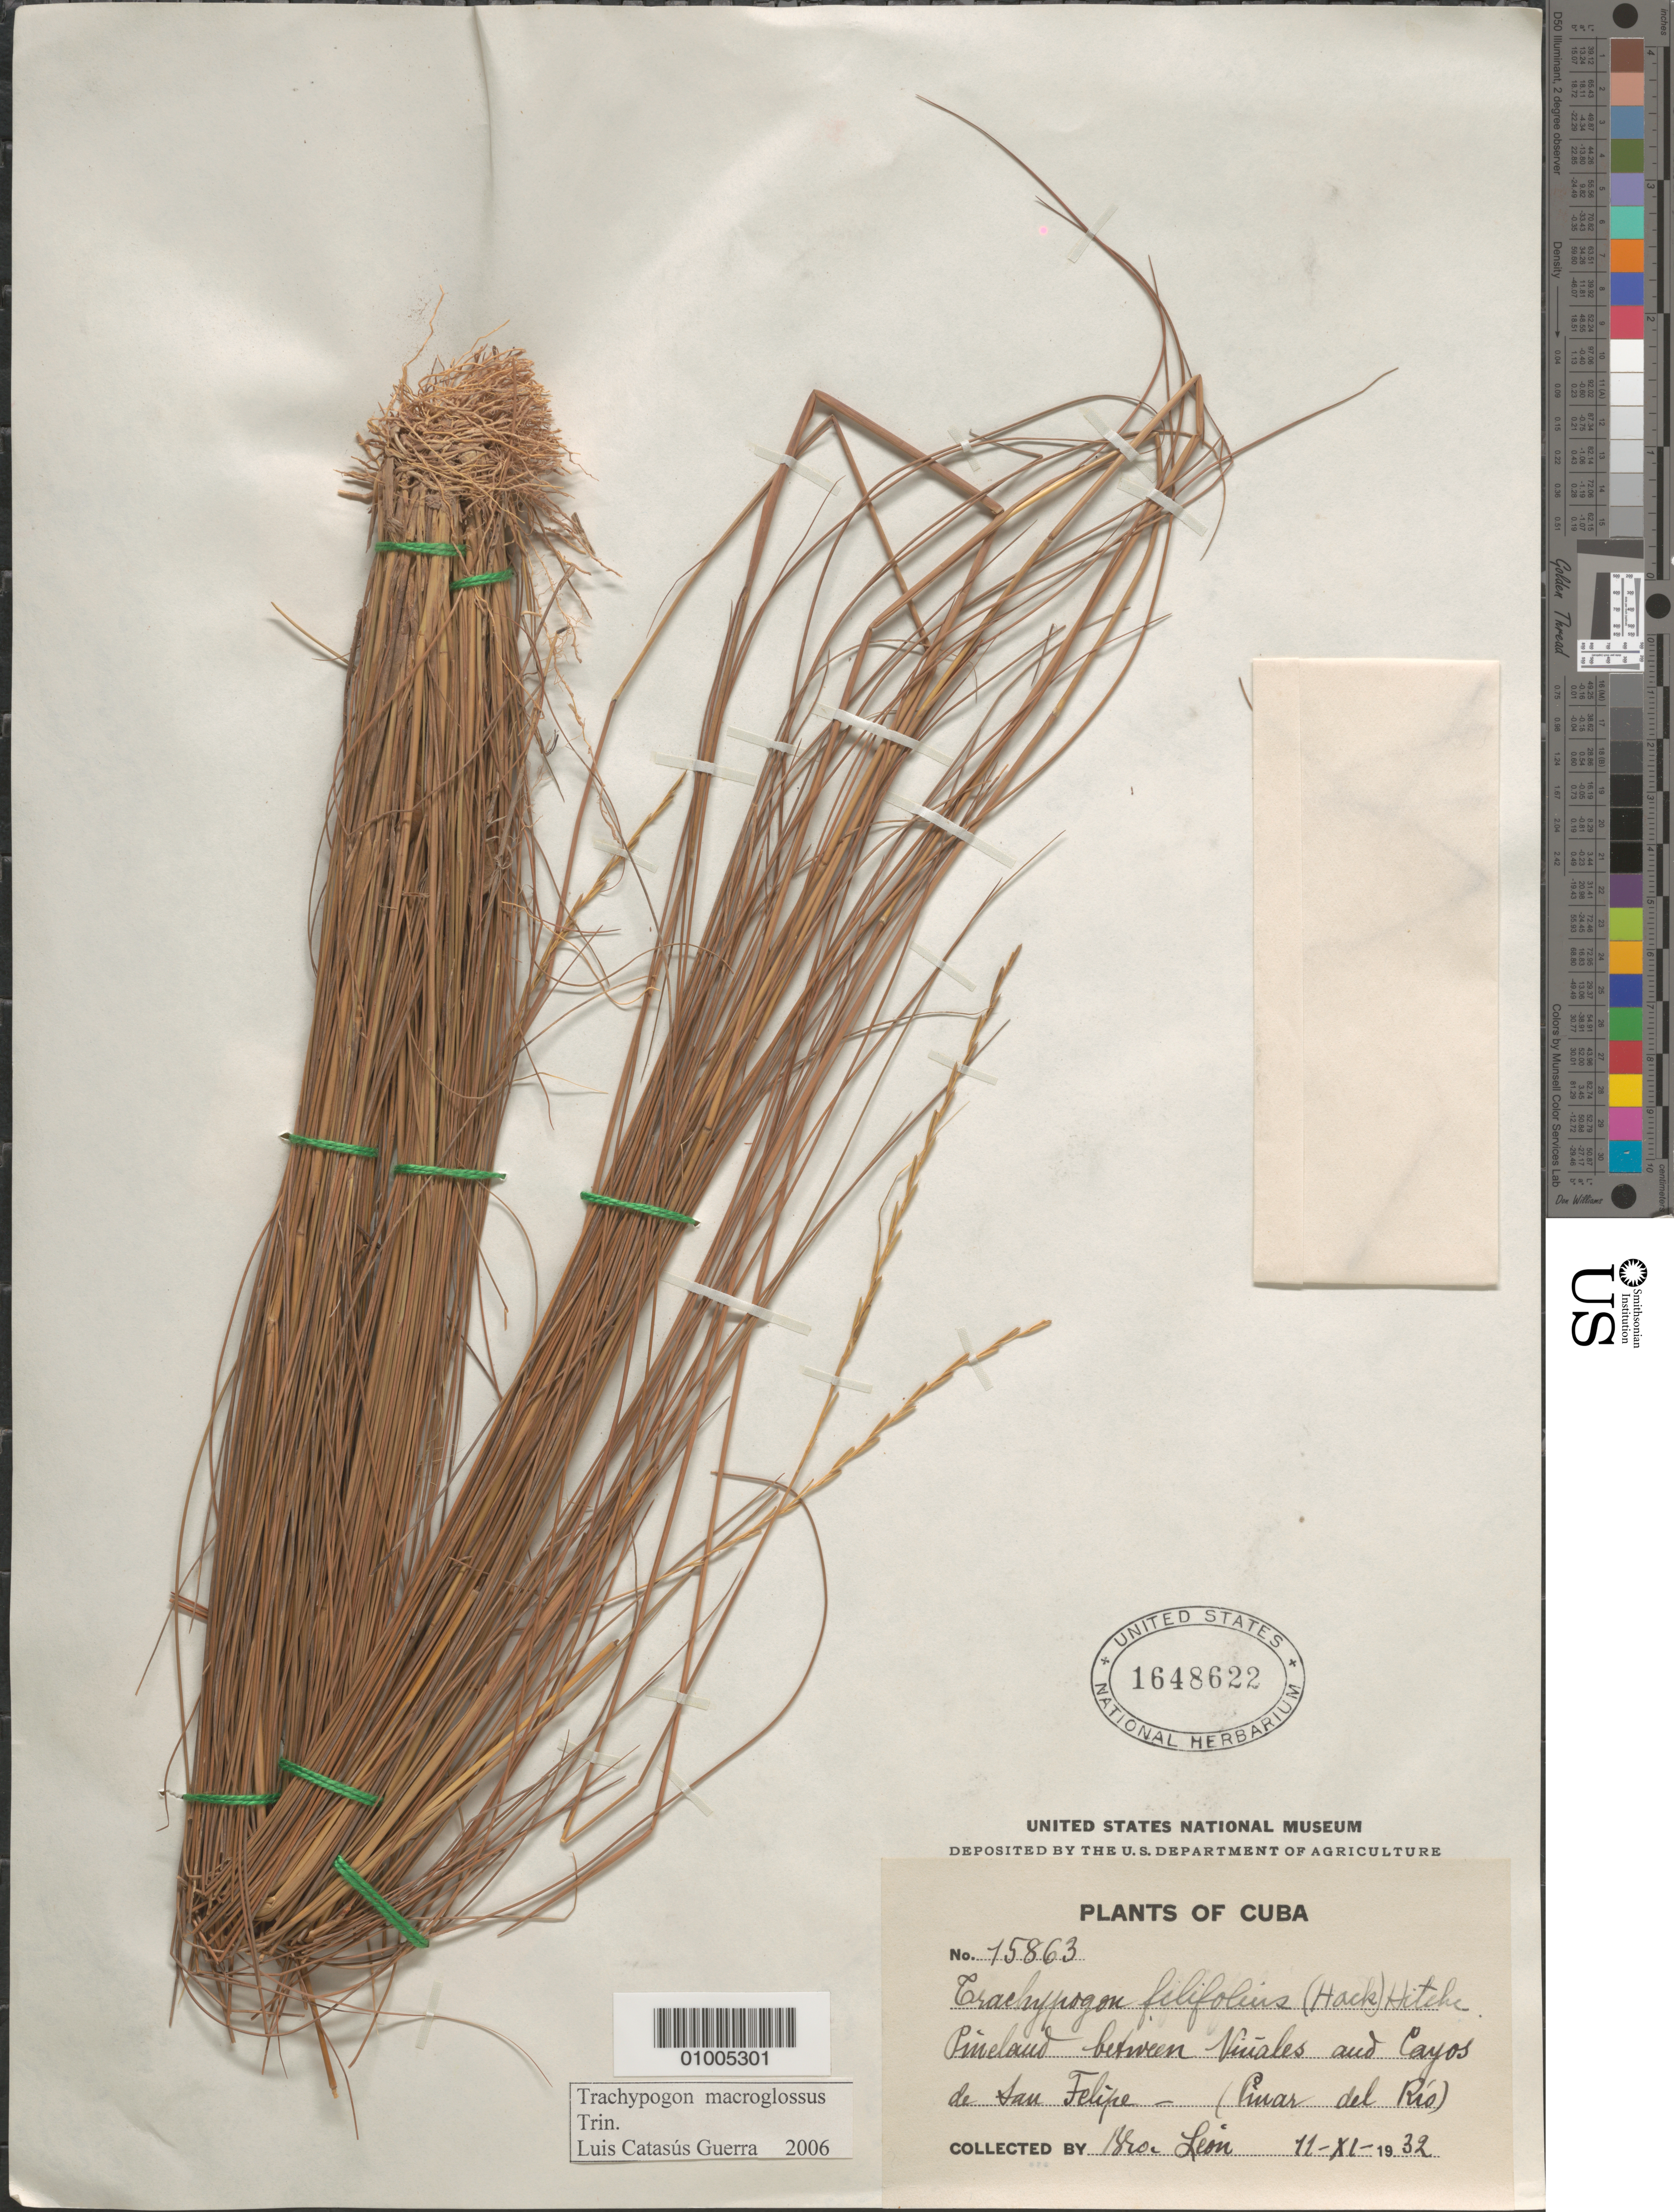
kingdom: Plantae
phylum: Tracheophyta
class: Liliopsida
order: Poales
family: Poaceae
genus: Trachypogon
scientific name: Trachypogon macroglossus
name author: Trin.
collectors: Bro. León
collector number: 15863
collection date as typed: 11 Nov 1932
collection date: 1932-11-11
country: Cuba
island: Cuba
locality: Pineland between Virarles and Cayos de San Felipe - Pinar del Rio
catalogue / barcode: US 1648622